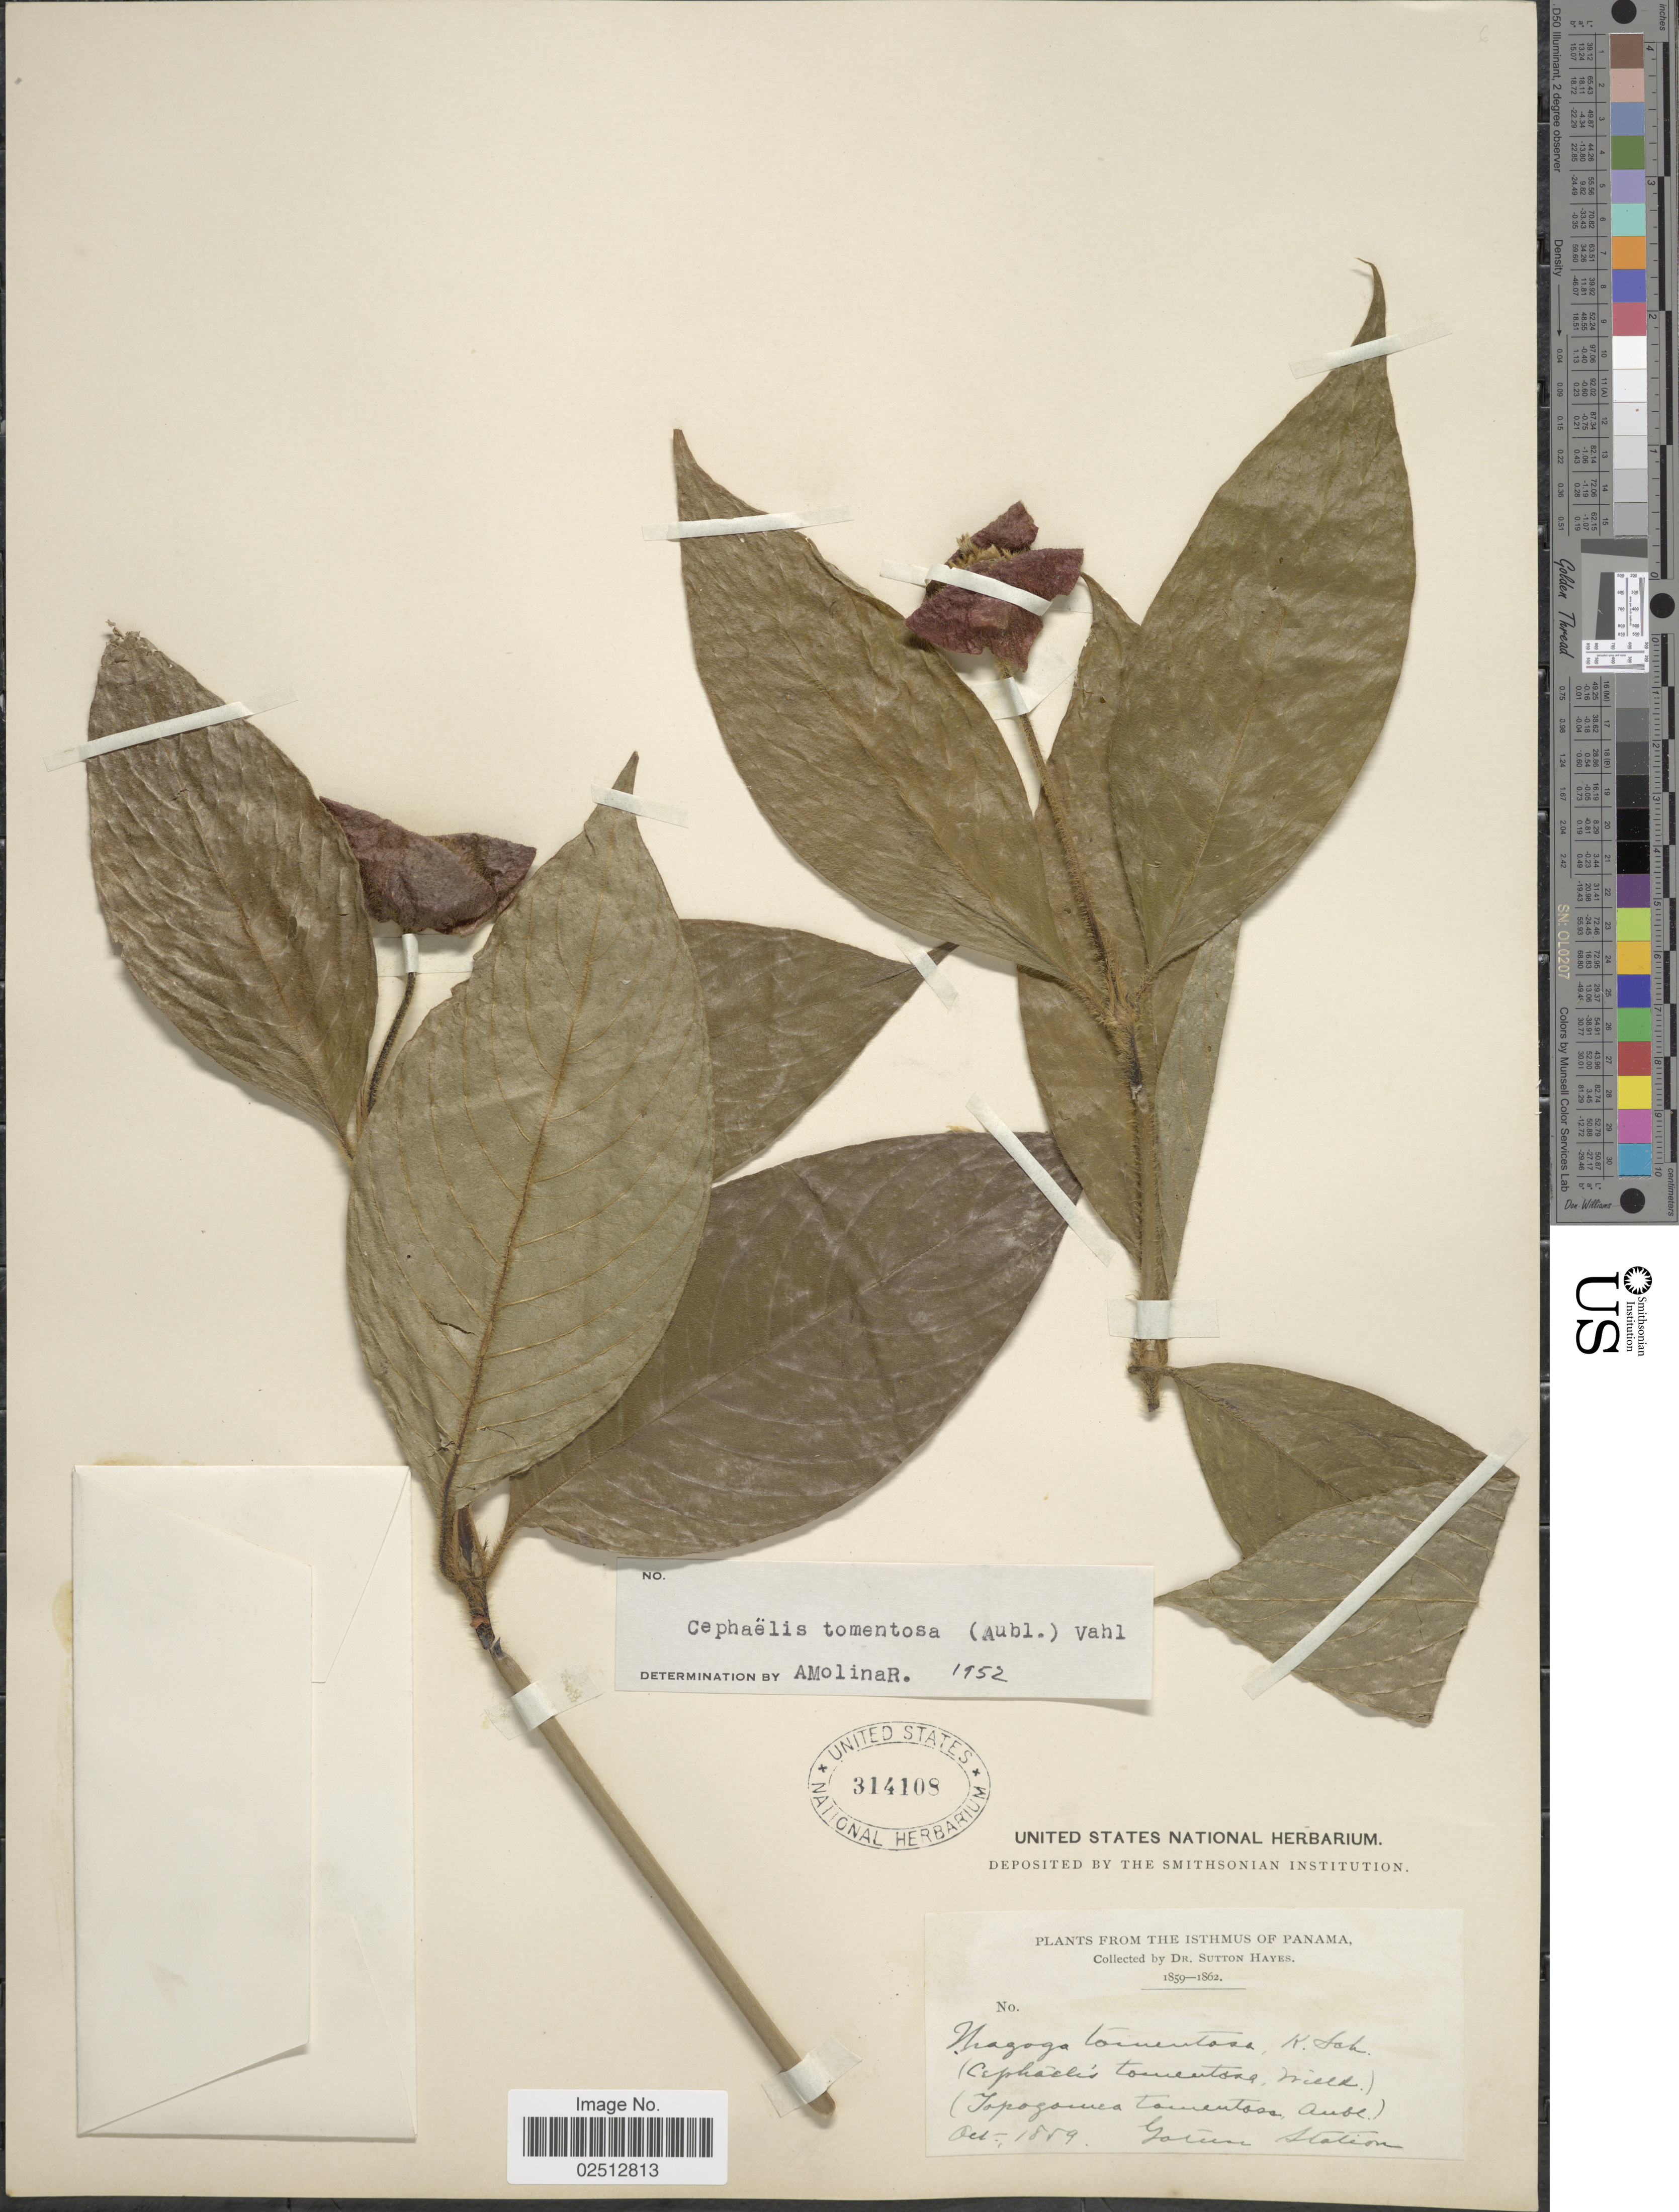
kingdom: Plantae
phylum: Tracheophyta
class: Magnoliopsida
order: Gentianales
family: Rubiaceae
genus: Psychotria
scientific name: Psychotria poeppigiana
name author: Müll. Arg.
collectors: S. Hayes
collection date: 1859-10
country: Panama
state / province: Panamá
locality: Isthmus of Panama. Gotun Station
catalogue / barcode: US 314108